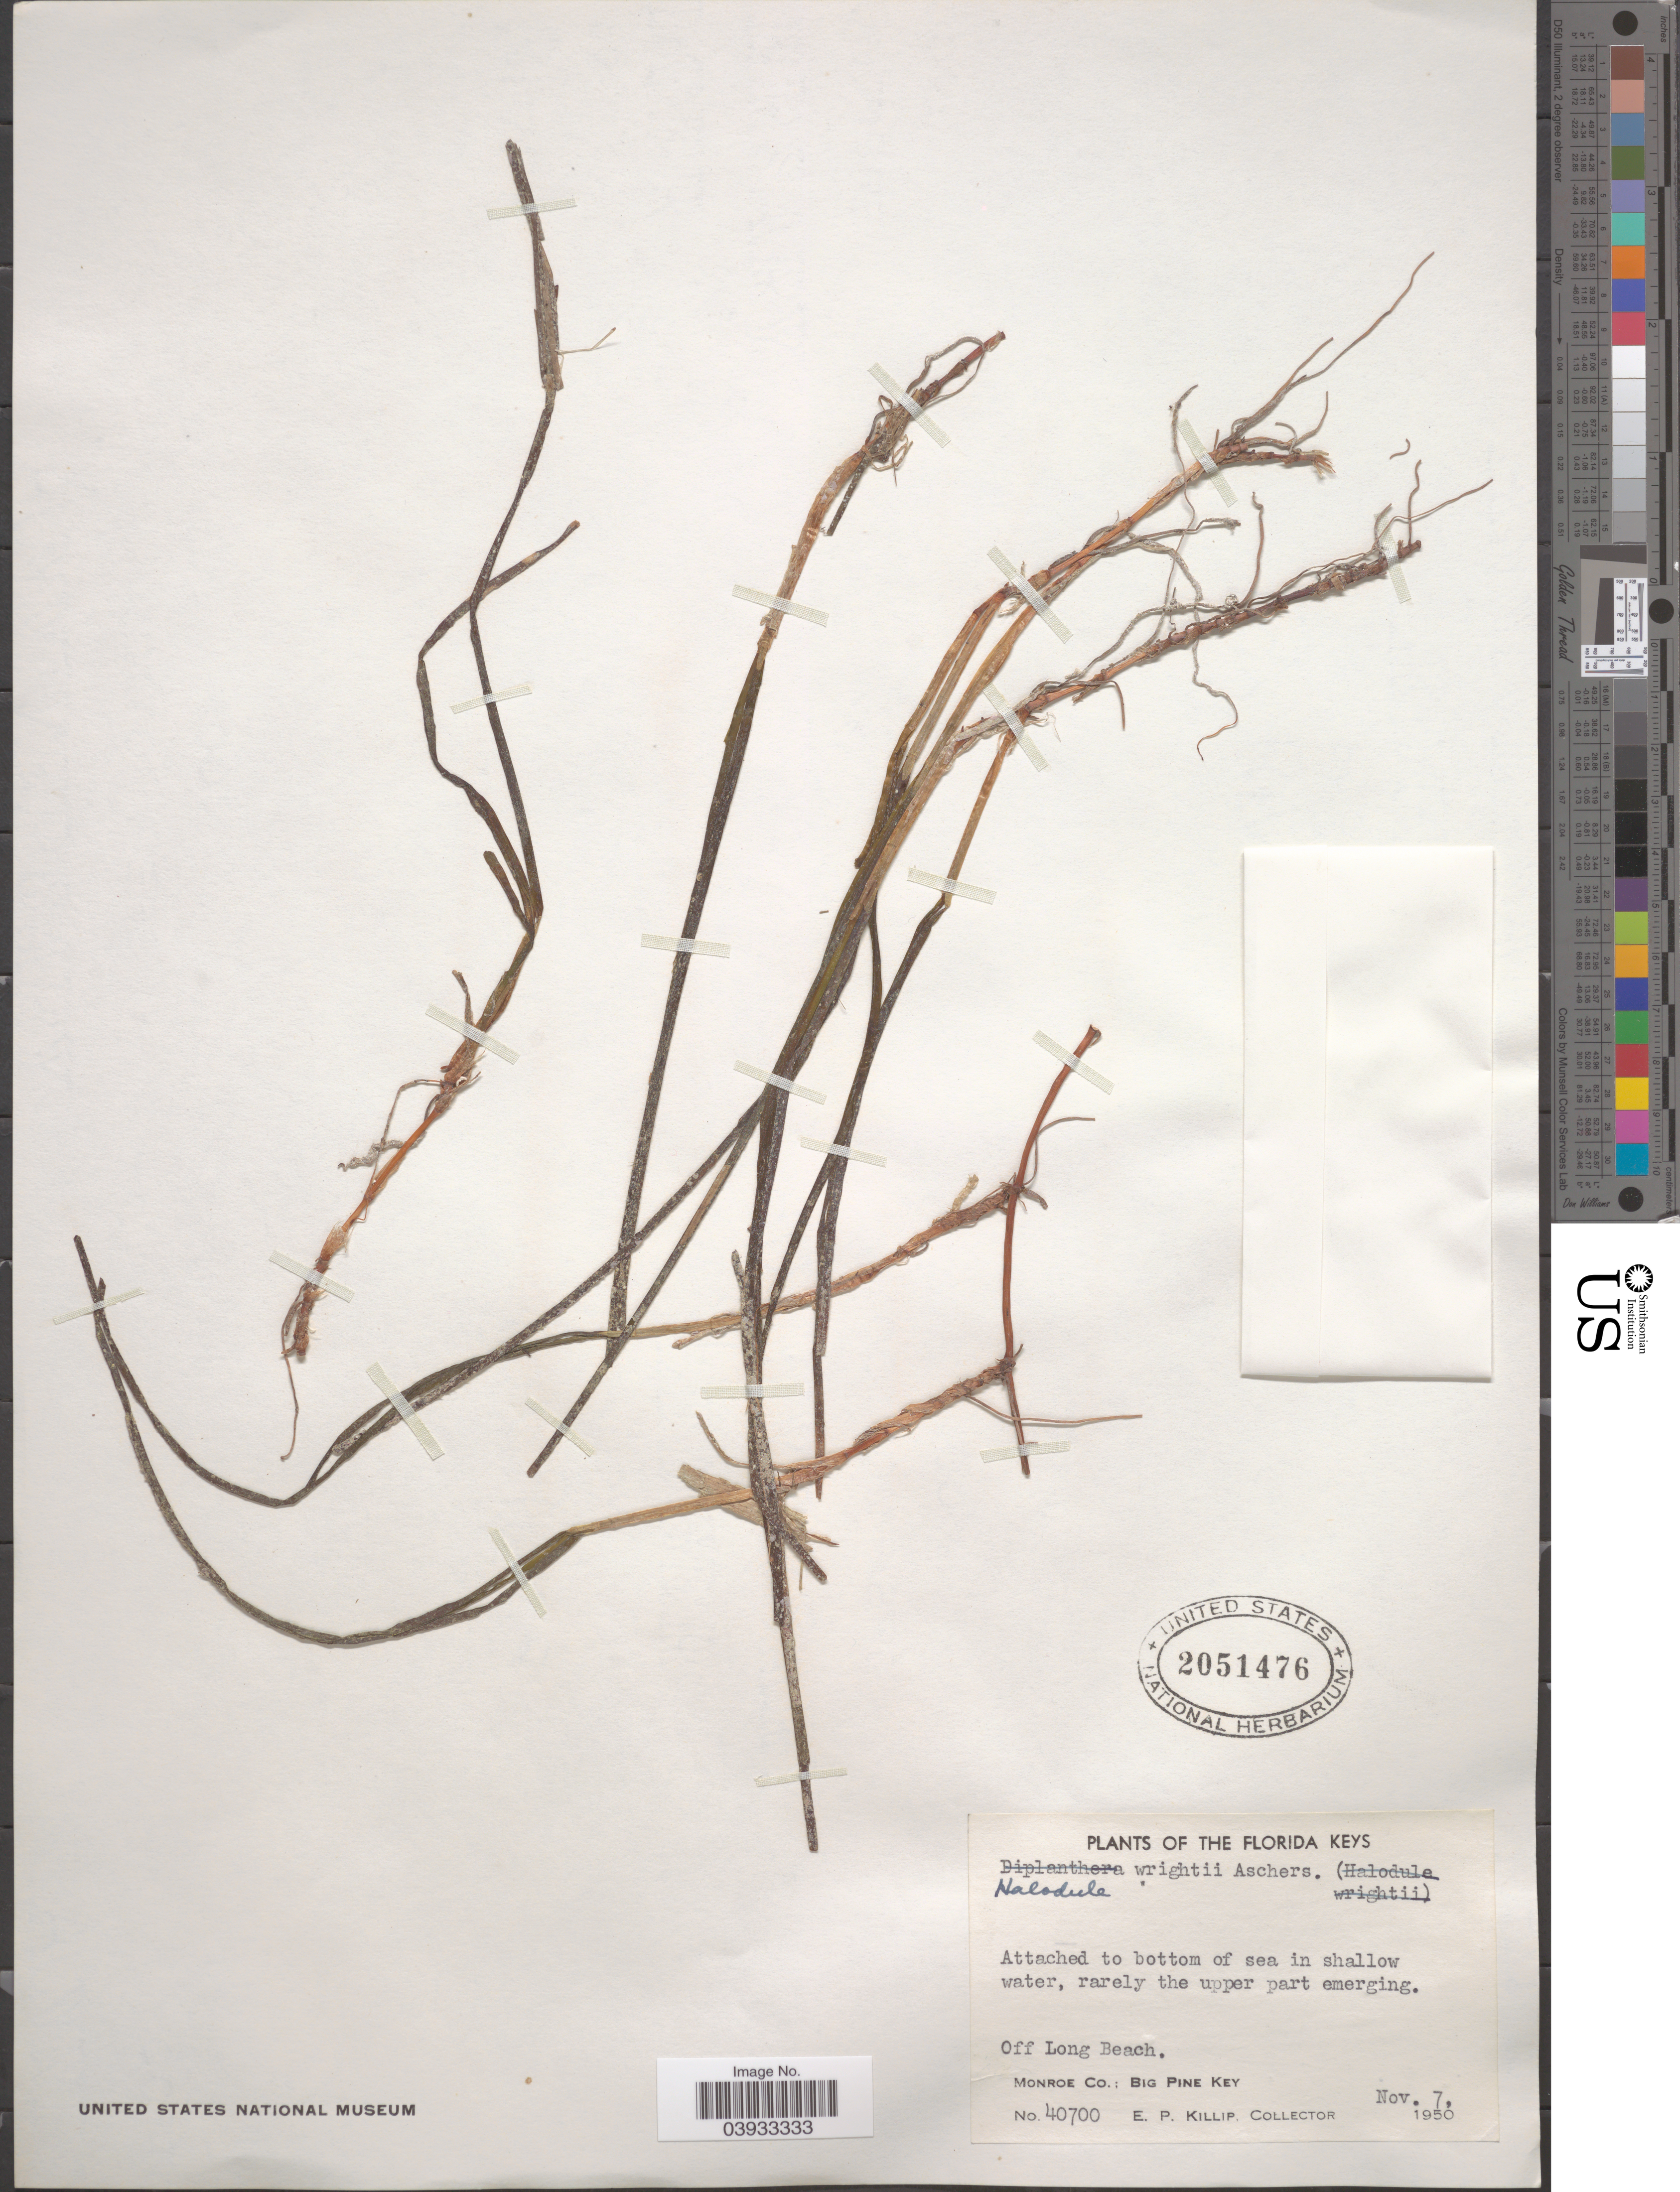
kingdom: Plantae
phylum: Tracheophyta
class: Liliopsida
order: Alismatales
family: Cymodoceaceae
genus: Halodule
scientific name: Halodule wrightii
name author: Asch.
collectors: E. P. Killip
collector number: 40700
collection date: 1950-11-07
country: United States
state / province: Florida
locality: The Florida Keys. Off Long Beach. Monroe Co.: Big Pine Key.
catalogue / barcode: US 2051476